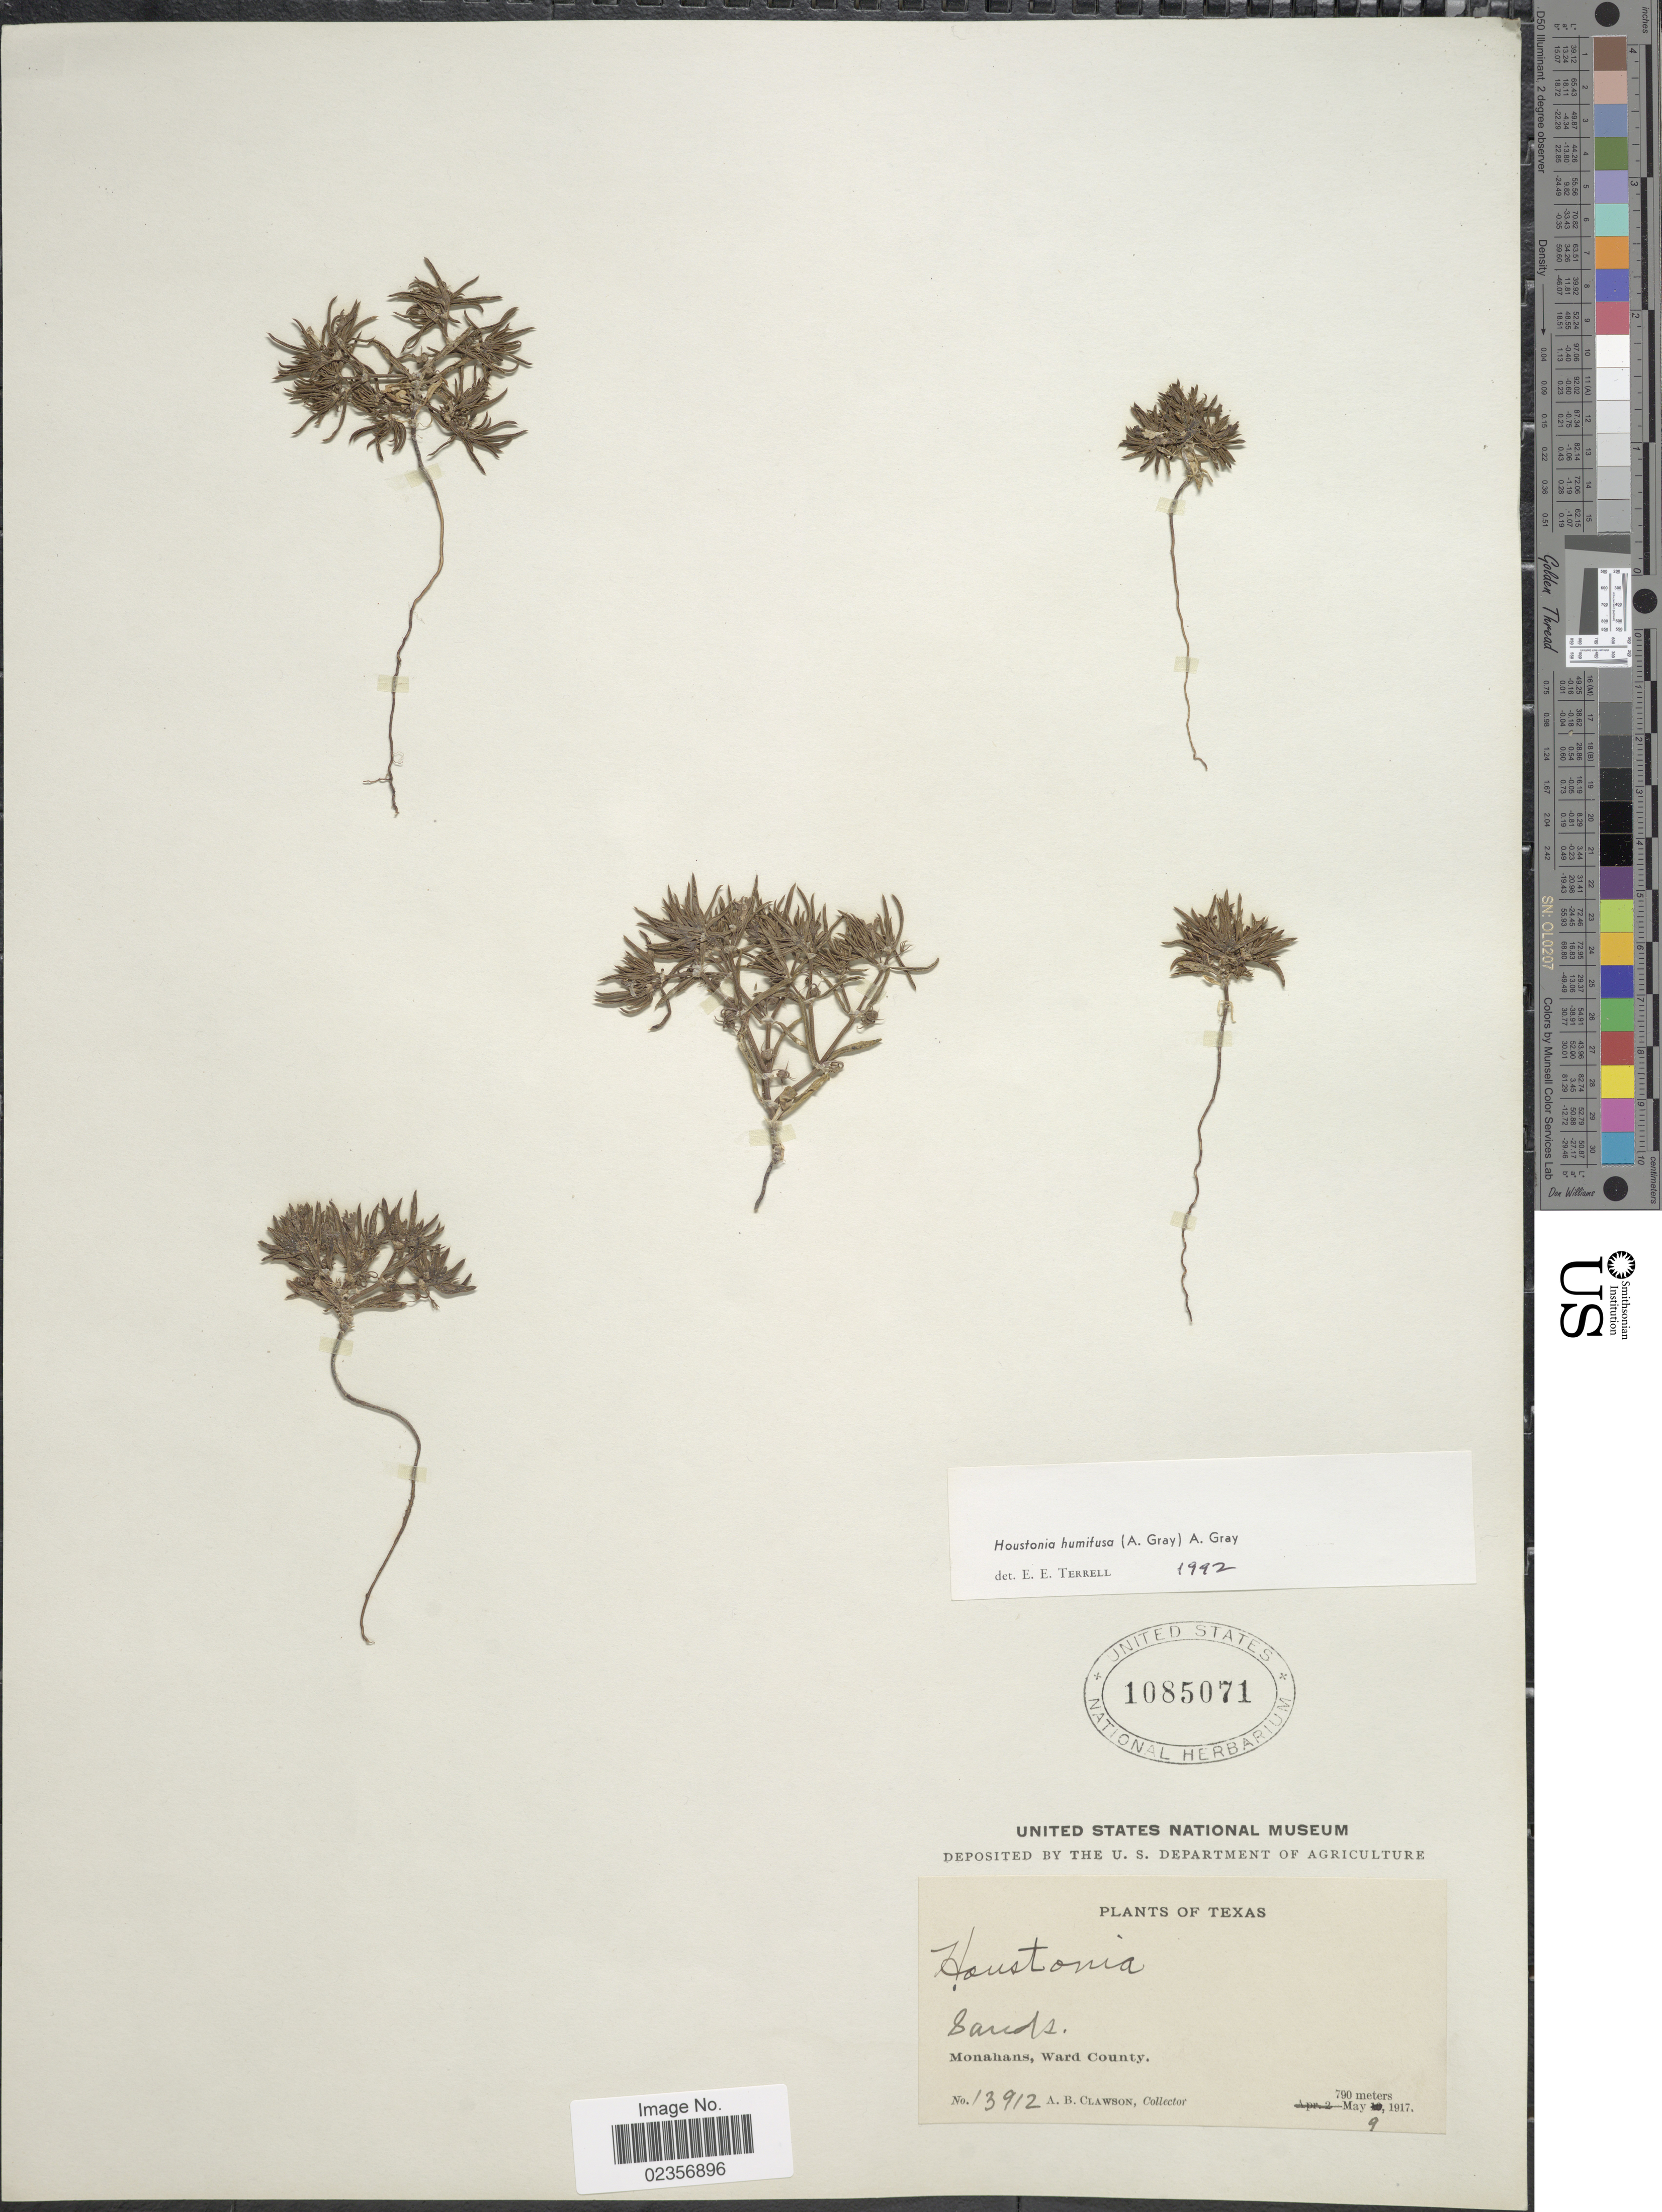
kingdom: Plantae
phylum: Tracheophyta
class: Magnoliopsida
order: Gentianales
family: Rubiaceae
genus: Houstonia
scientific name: Houstonia humifusa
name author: (A. Gray) A. Gray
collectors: A. Clawson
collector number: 13912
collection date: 1917-05-09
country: United States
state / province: Texas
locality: Monahans, Ward County.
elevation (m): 790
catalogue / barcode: US 1085071